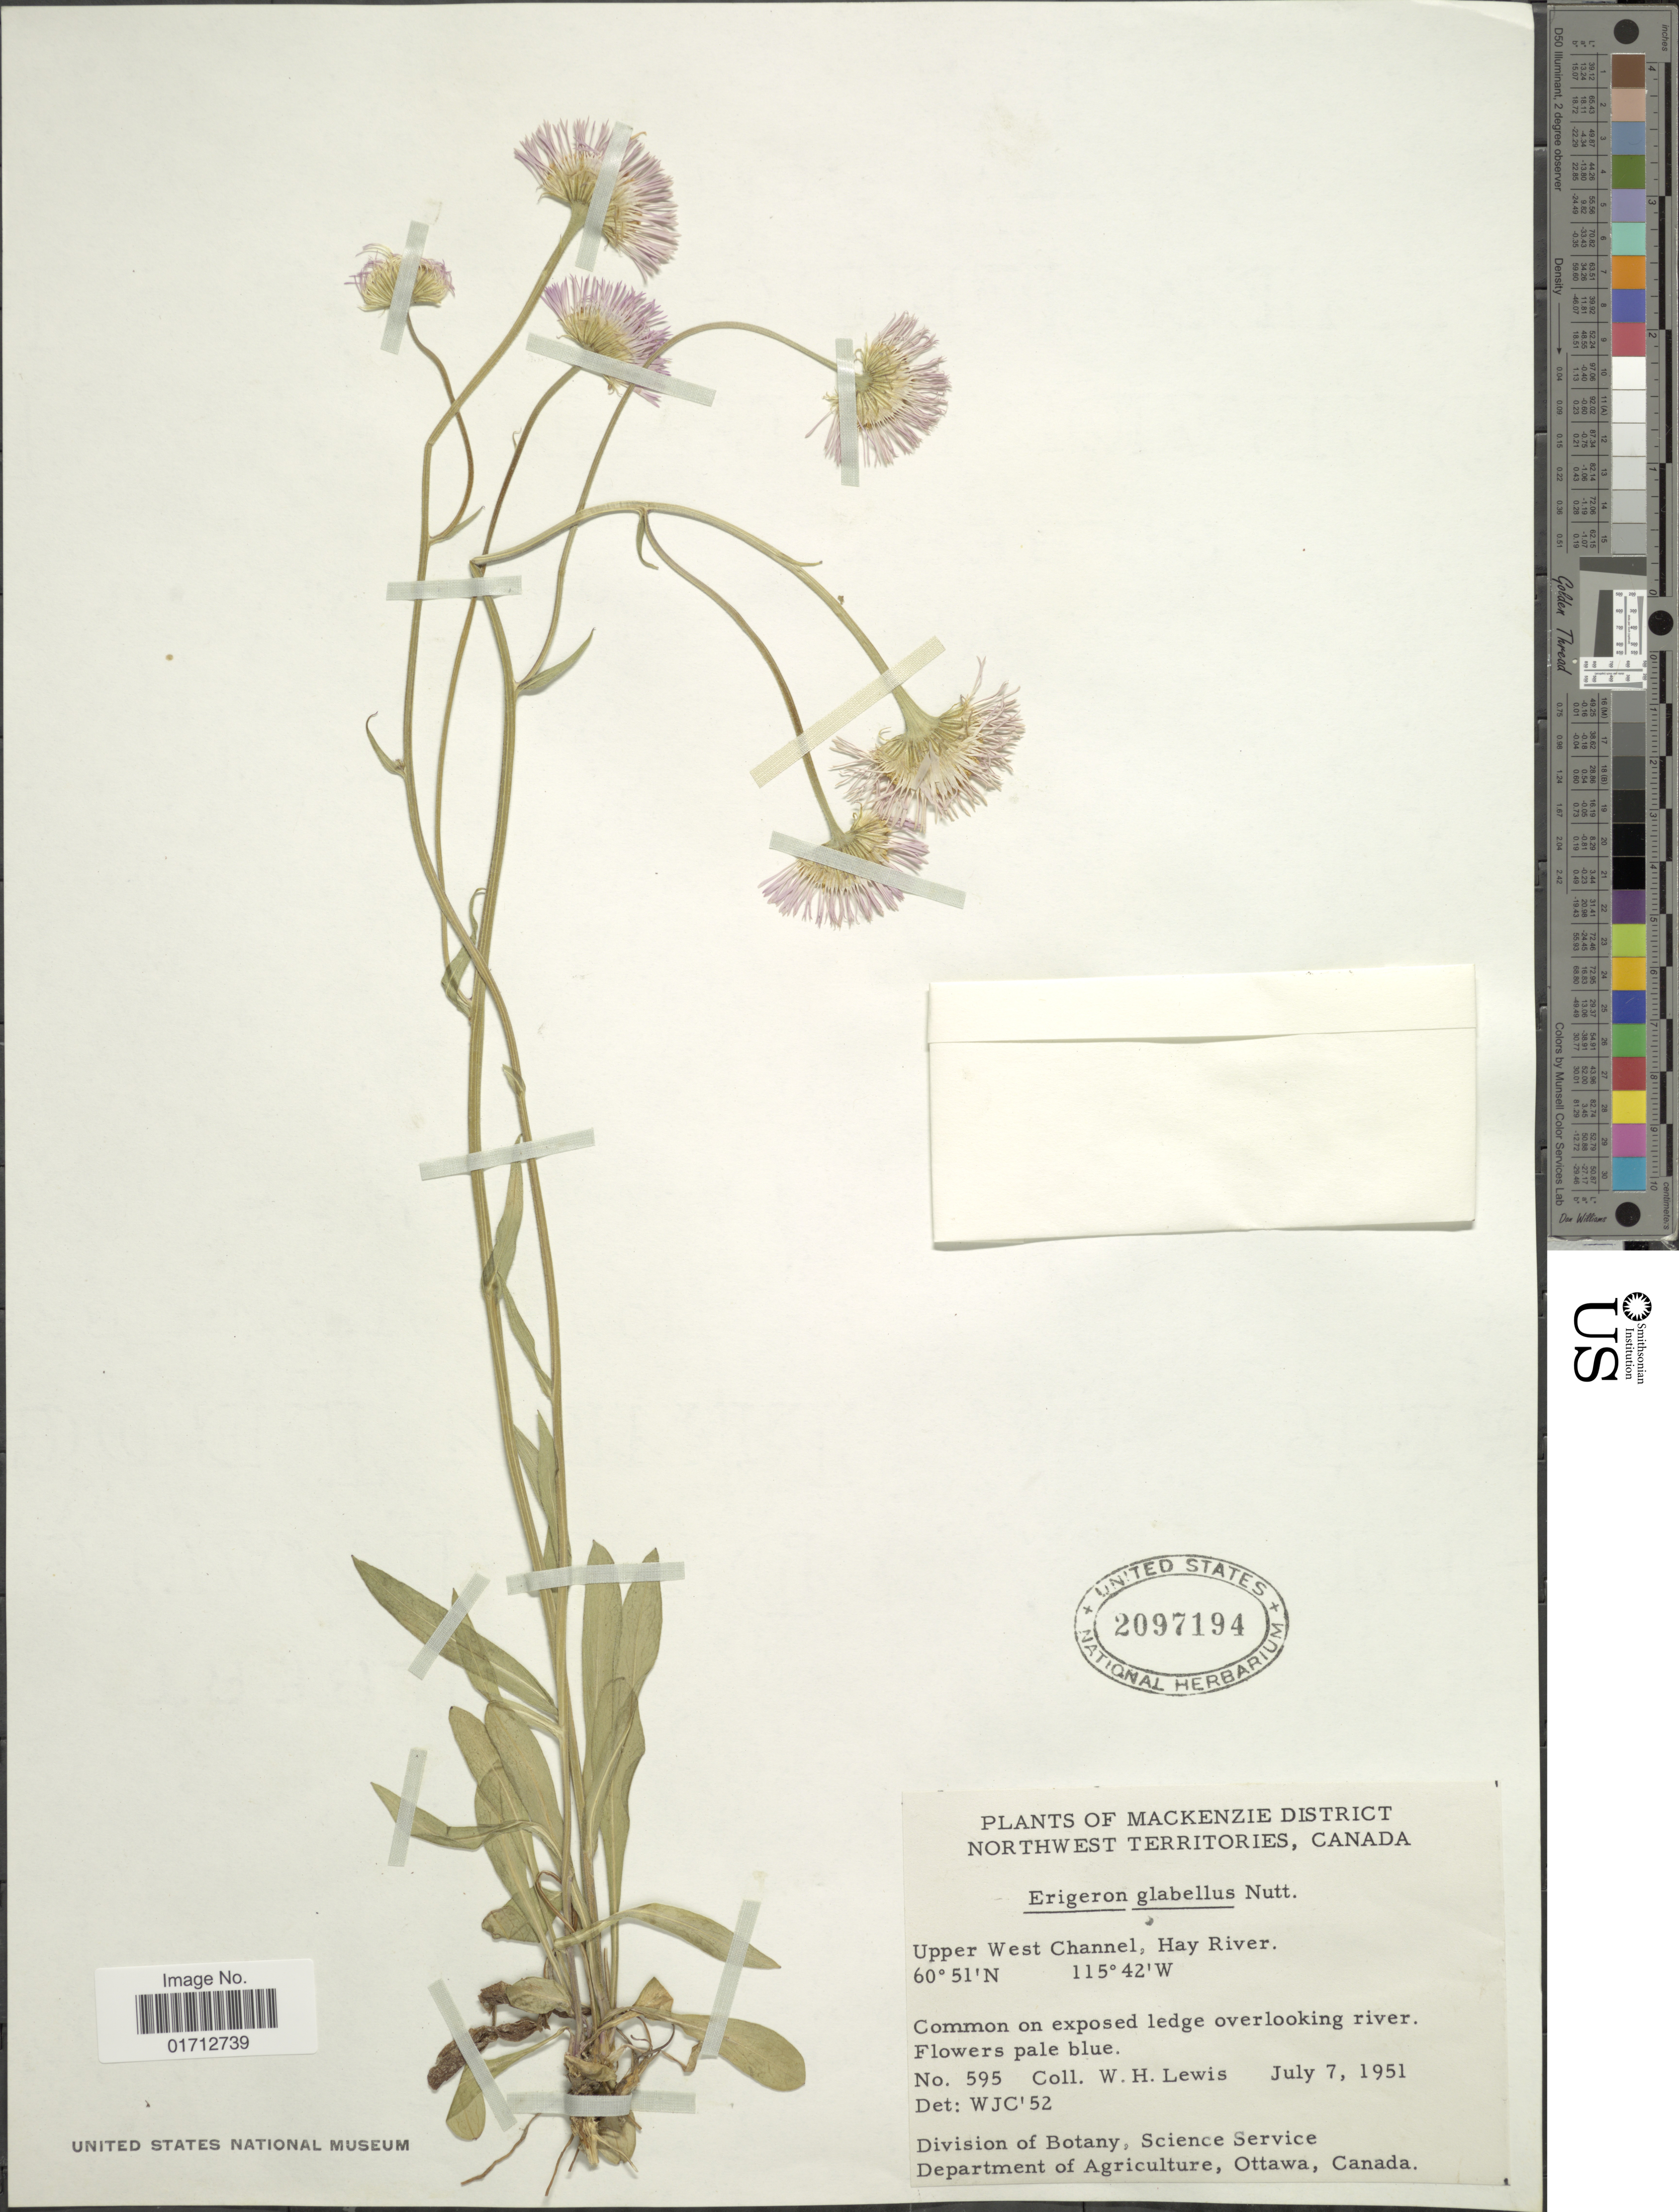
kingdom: Plantae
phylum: Tracheophyta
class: Magnoliopsida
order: Asterales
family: Asteraceae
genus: Erigeron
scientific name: Erigeron glabellus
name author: Nutt.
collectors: W. H. Lewis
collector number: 595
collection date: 1951-07-07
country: Canada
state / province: Northwest Territories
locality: Mackenzie District, Northwest Territories, Upper West Channel, Hay River.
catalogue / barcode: US 2097194